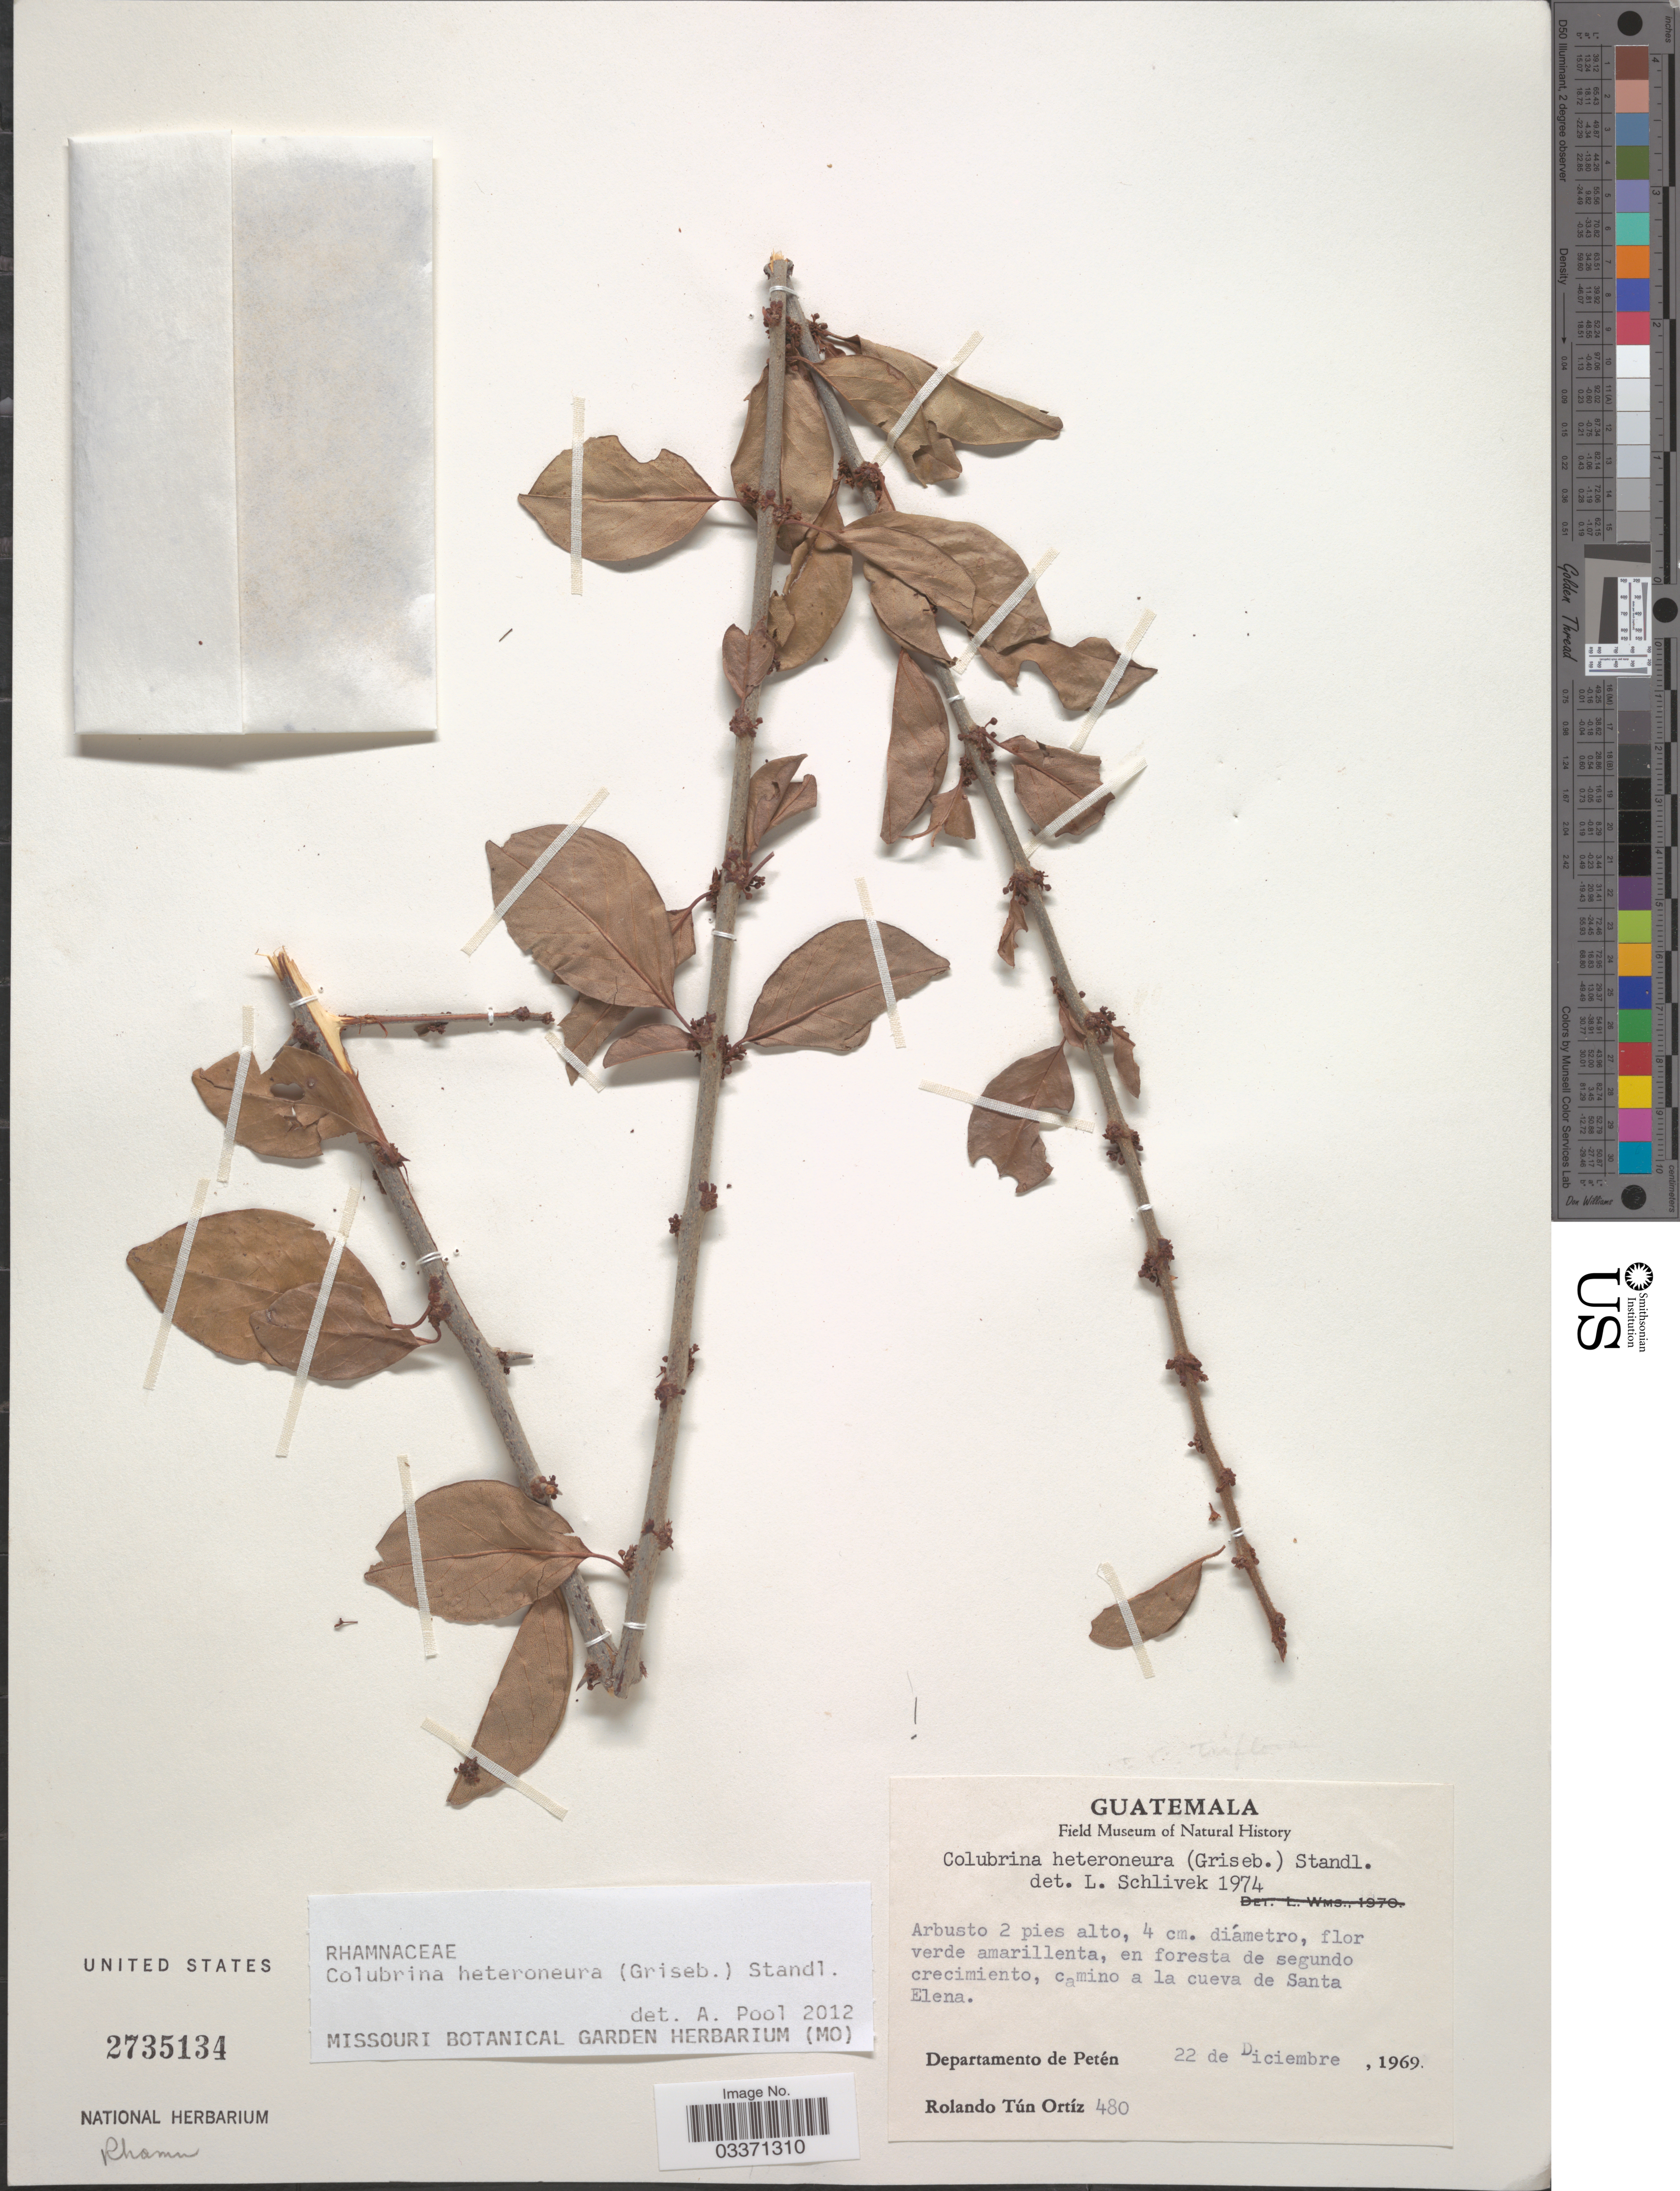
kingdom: Plantae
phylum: Tracheophyta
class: Magnoliopsida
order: Rosales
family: Rhamnaceae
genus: Colubrina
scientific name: Colubrina heteroneura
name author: (Griseb.) Standl.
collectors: R. T. Ortíz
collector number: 480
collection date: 1969-12-22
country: Guatemala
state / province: El Petén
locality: Camino a la cueva de Santa Elena. Departamento de Petén.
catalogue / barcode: US 2735134